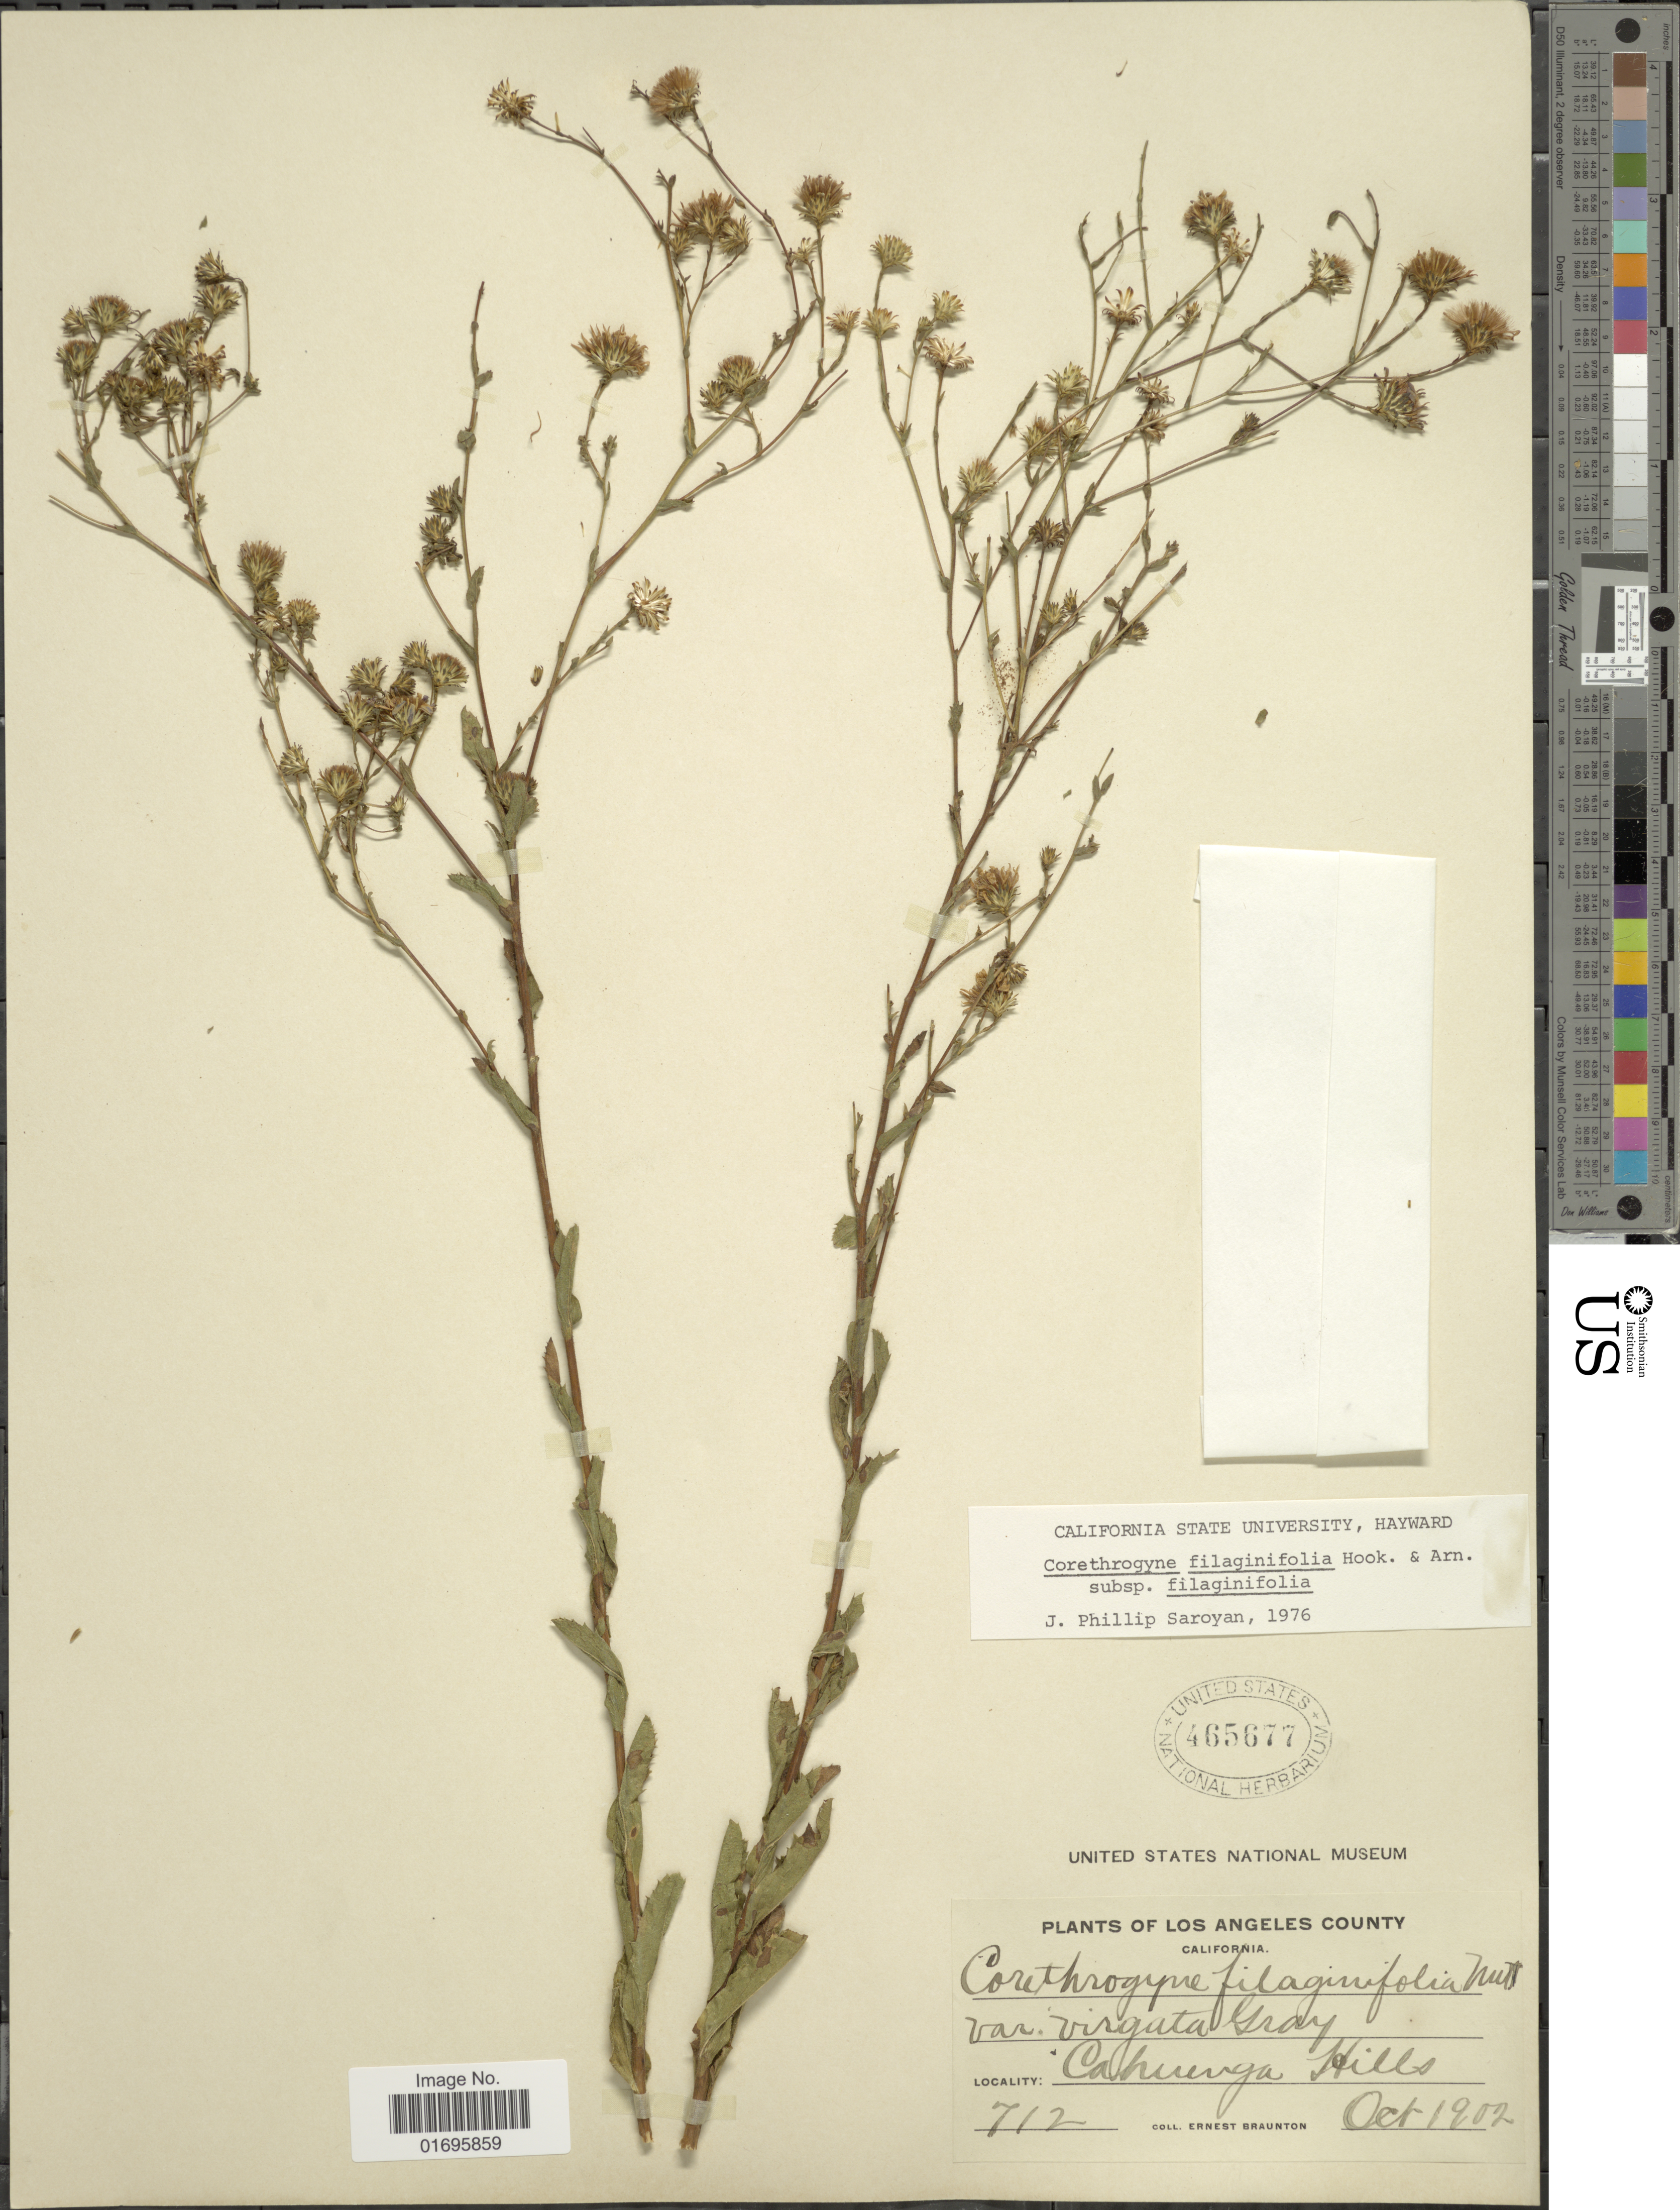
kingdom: Plantae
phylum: Tracheophyta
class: Magnoliopsida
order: Asterales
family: Asteraceae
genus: Corethrogyne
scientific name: Corethrogyne scabra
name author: Greene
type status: Possible Syntype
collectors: E. Braunton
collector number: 712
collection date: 1902-10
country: United States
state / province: California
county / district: Los Angeles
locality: Cahuenga Hills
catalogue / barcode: US 465677